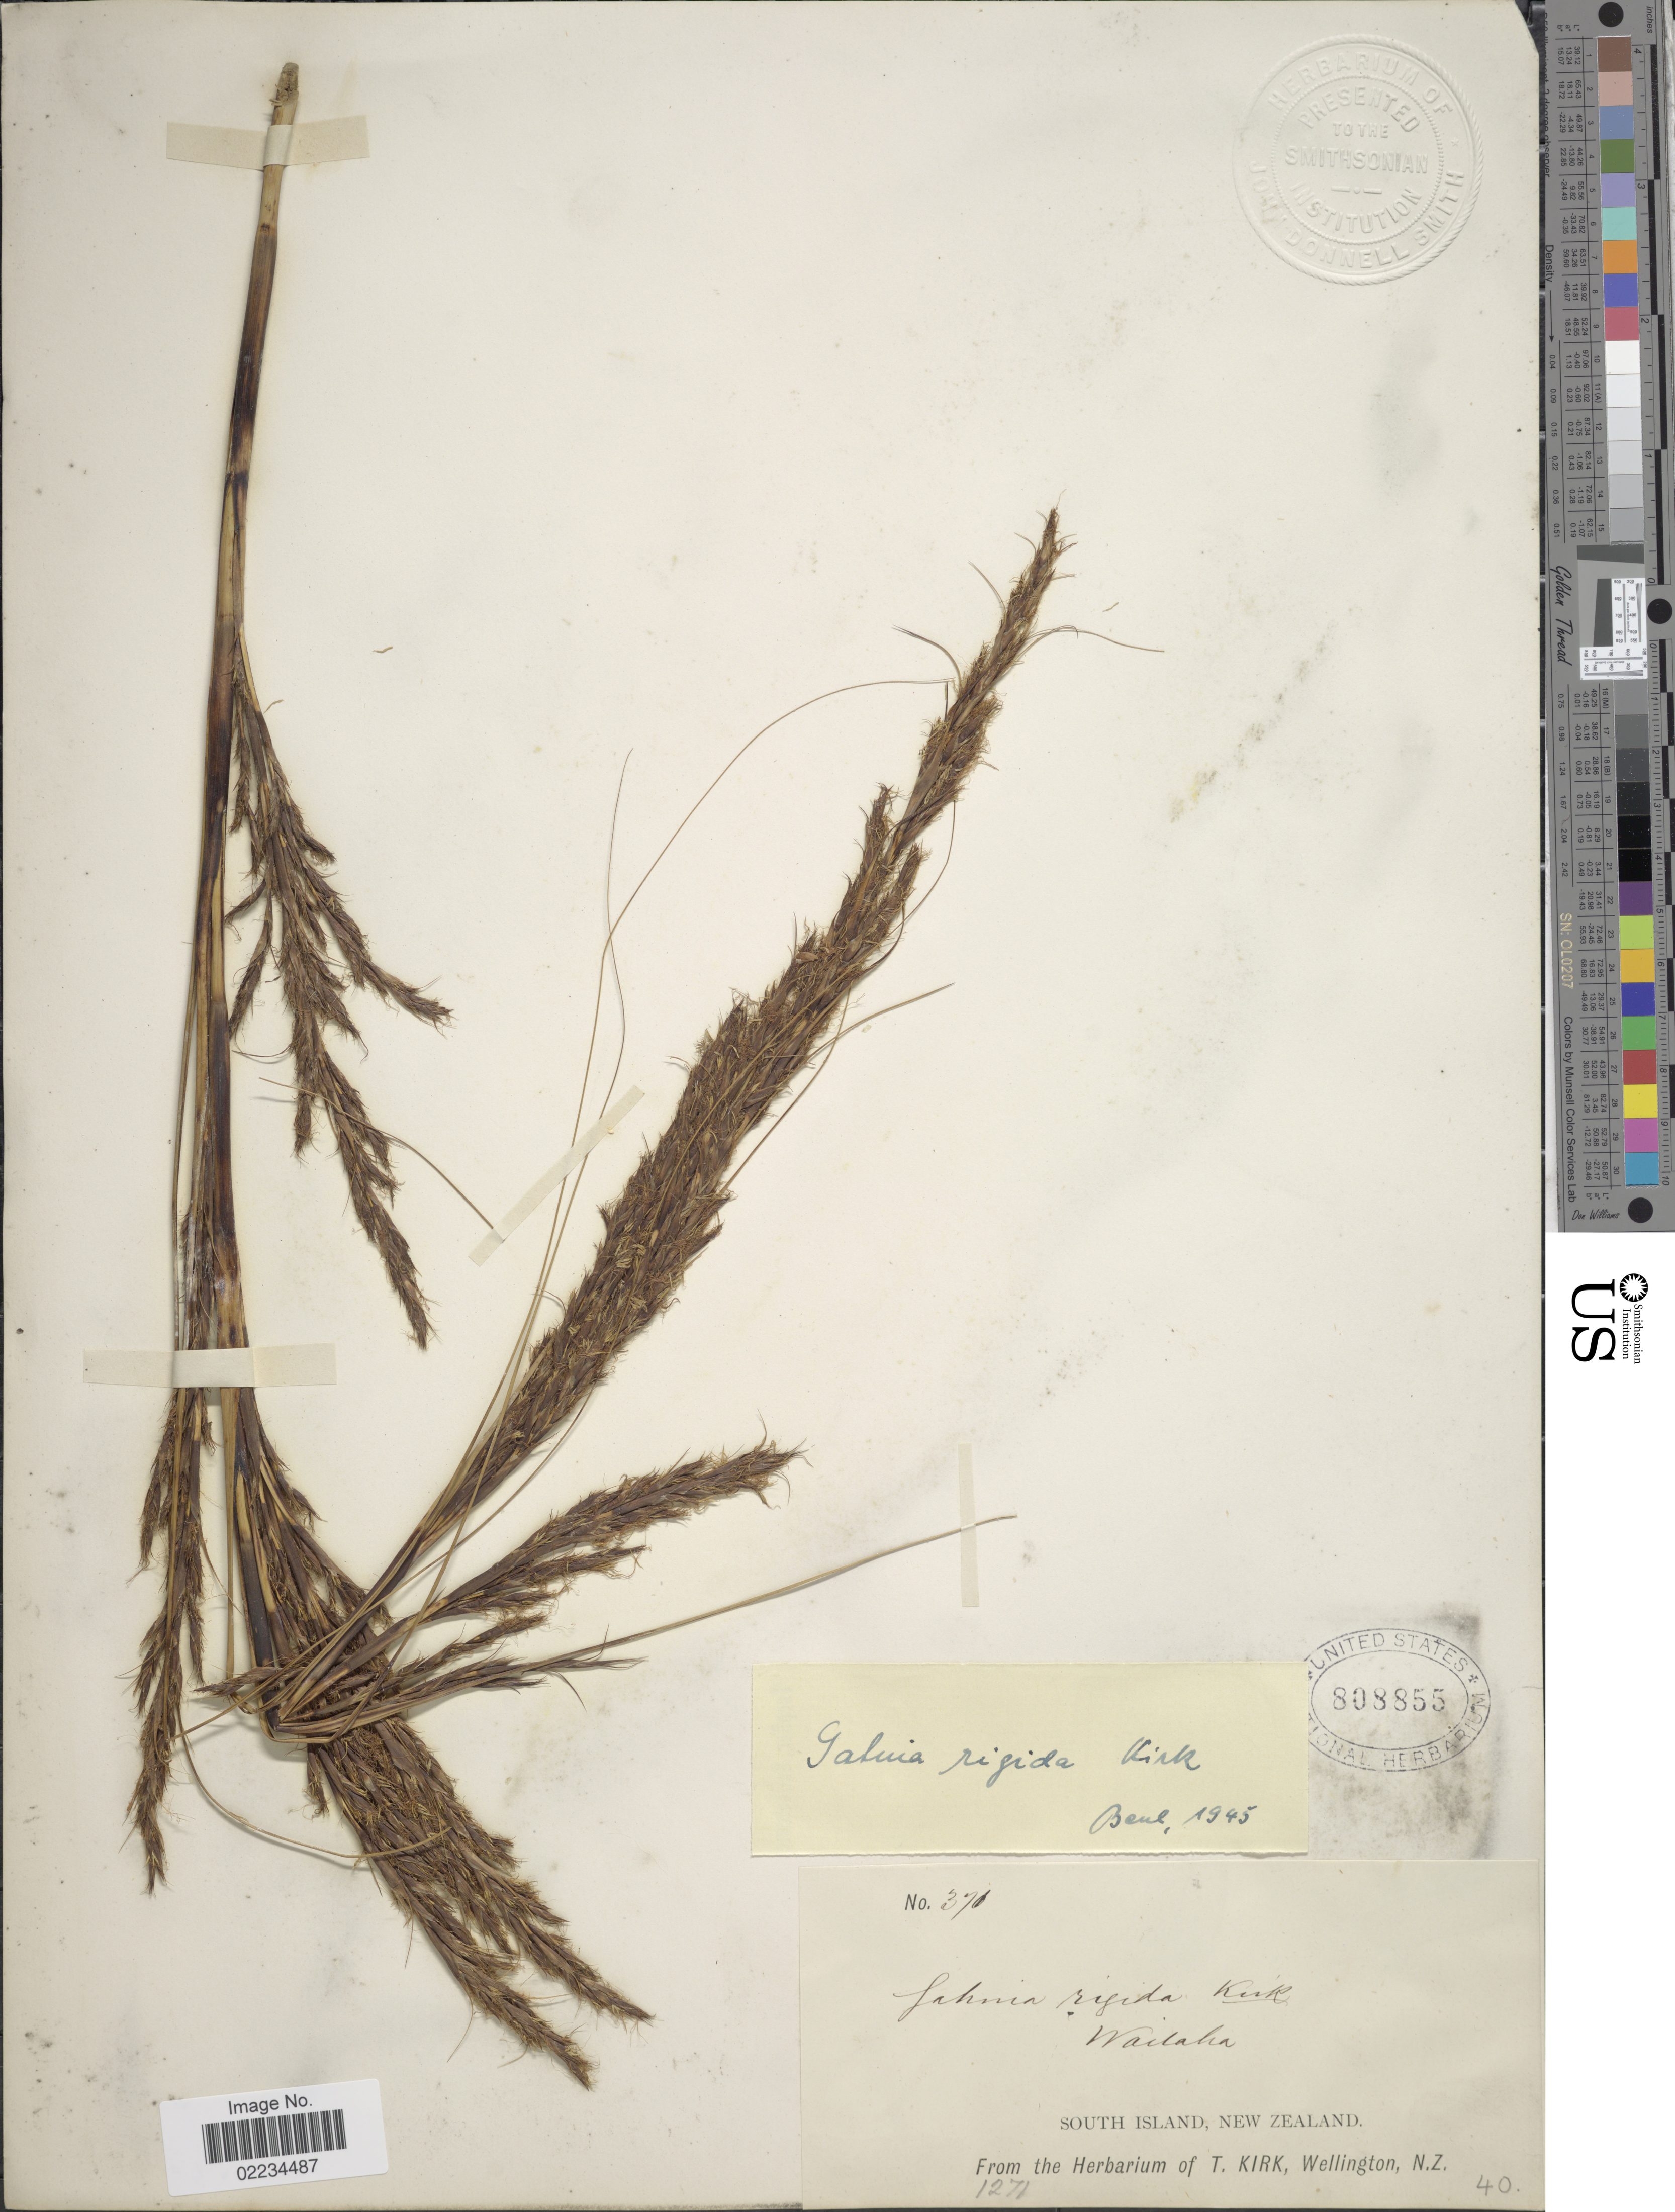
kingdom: Plantae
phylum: Tracheophyta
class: Liliopsida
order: Poales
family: Cyperaceae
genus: Gahnia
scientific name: Gahnia rigida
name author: Kirk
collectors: ex herb. T. Kirk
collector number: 371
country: New Zealand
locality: Wailaha, South Island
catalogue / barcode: US 808855